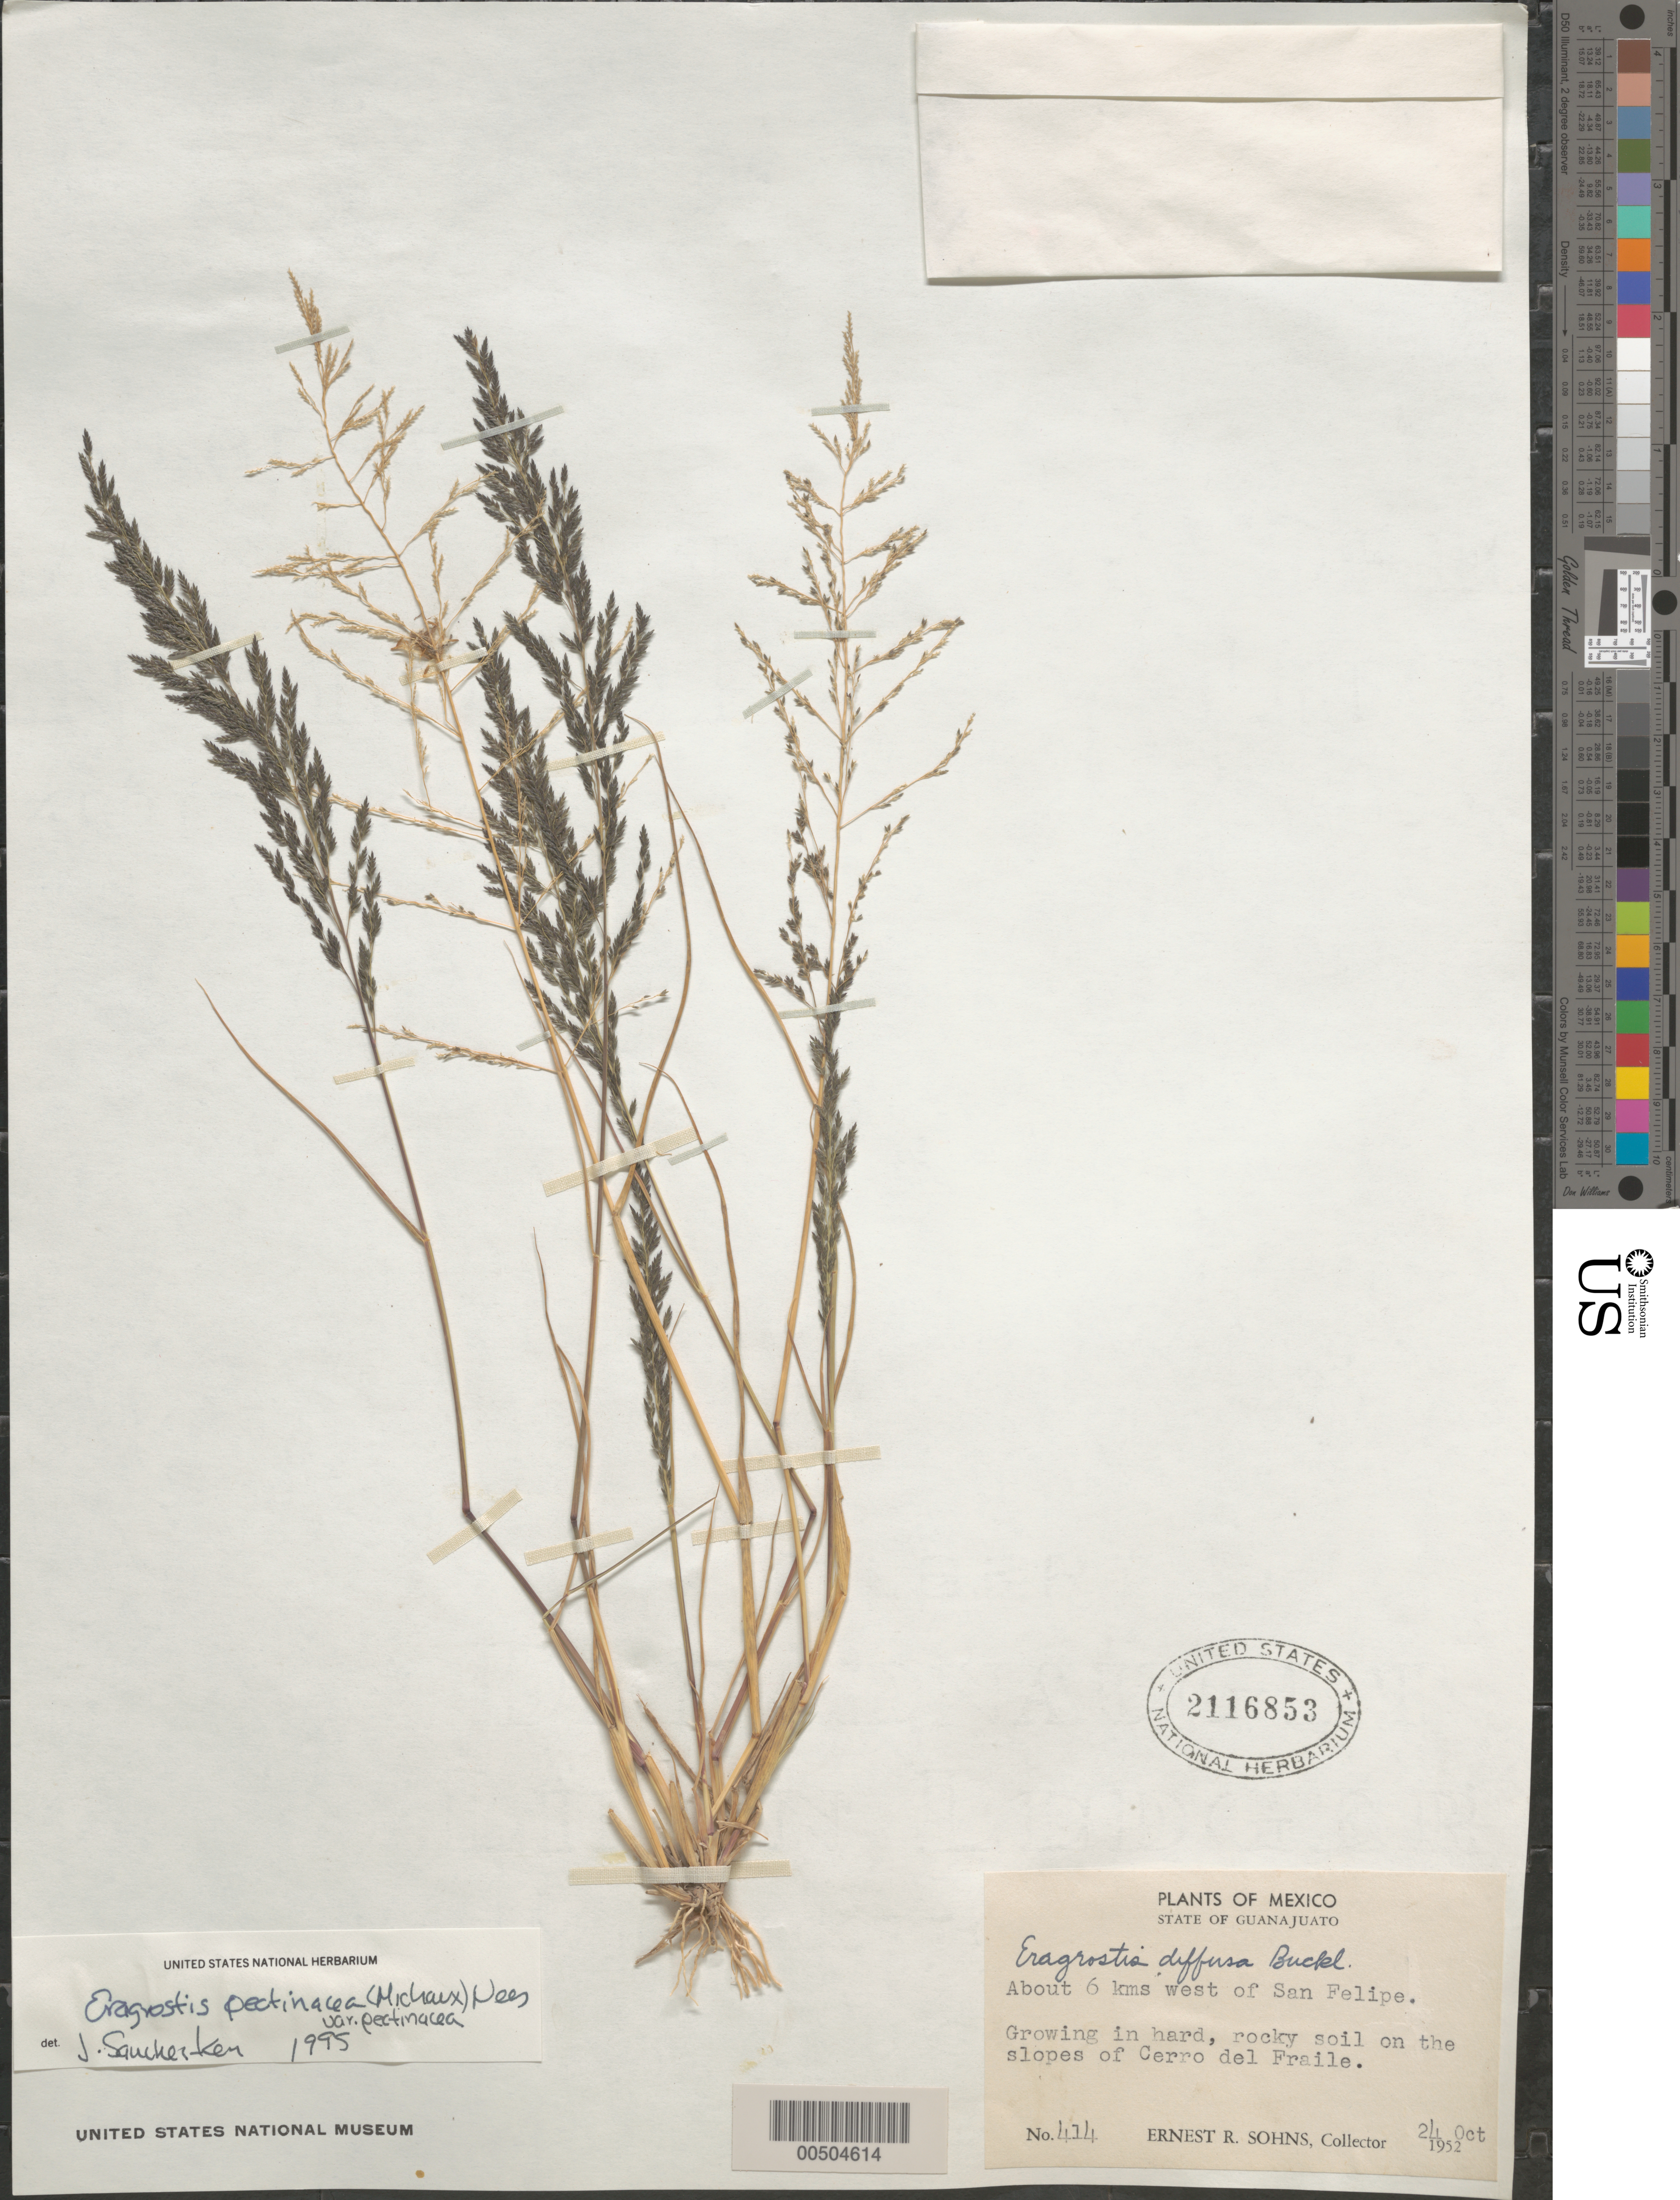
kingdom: Plantae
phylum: Tracheophyta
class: Liliopsida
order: Poales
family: Poaceae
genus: Eragrostis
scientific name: Eragrostis pectinacea var. pectinacea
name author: (Michx.) Nees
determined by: Sánchez-Ken, J. G.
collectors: E. R. Sohns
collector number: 414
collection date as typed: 24 Oct 1952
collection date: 1952-10-24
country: Mexico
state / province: Guanajuato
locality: About 6 km W of San Felipe, slopes of Cerro del Fraile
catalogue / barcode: US 2116853